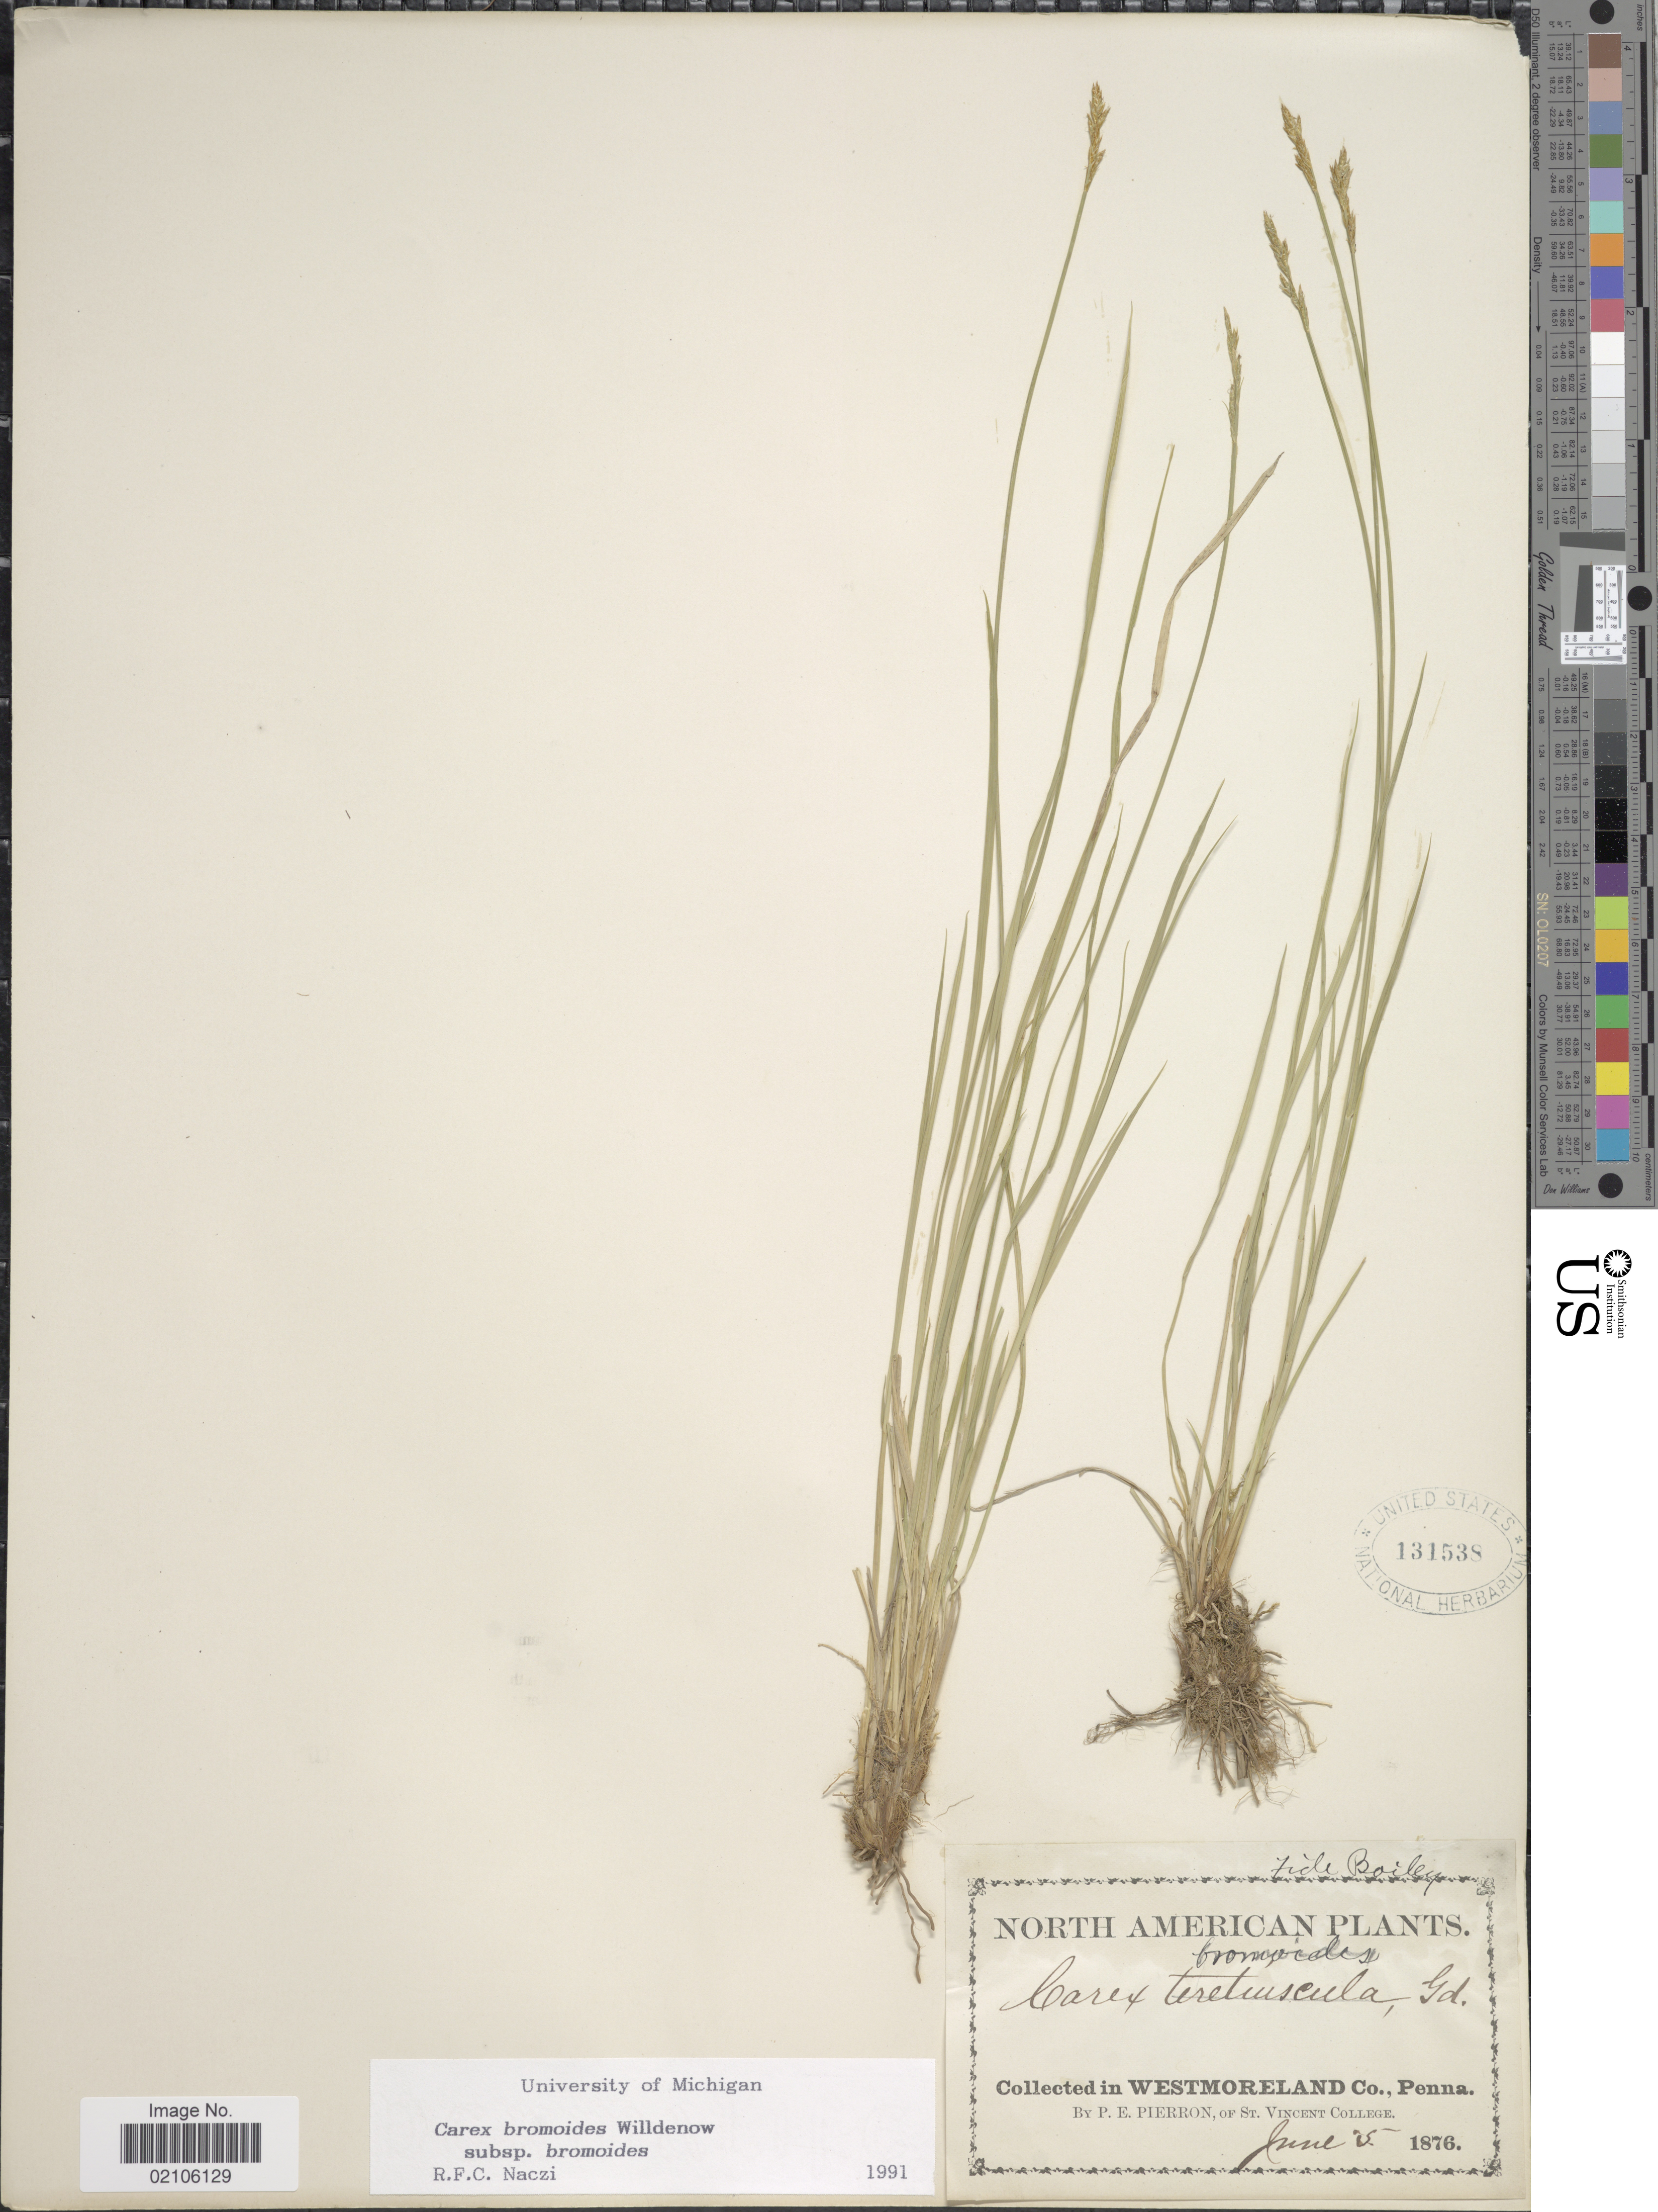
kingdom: Plantae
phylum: Tracheophyta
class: Liliopsida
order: Poales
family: Cyperaceae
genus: Carex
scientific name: Carex bromoides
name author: Willd.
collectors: P. Pierron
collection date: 1876-06-25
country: United States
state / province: Pennsylvania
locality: In Westmoreland Co.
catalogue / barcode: US 131538